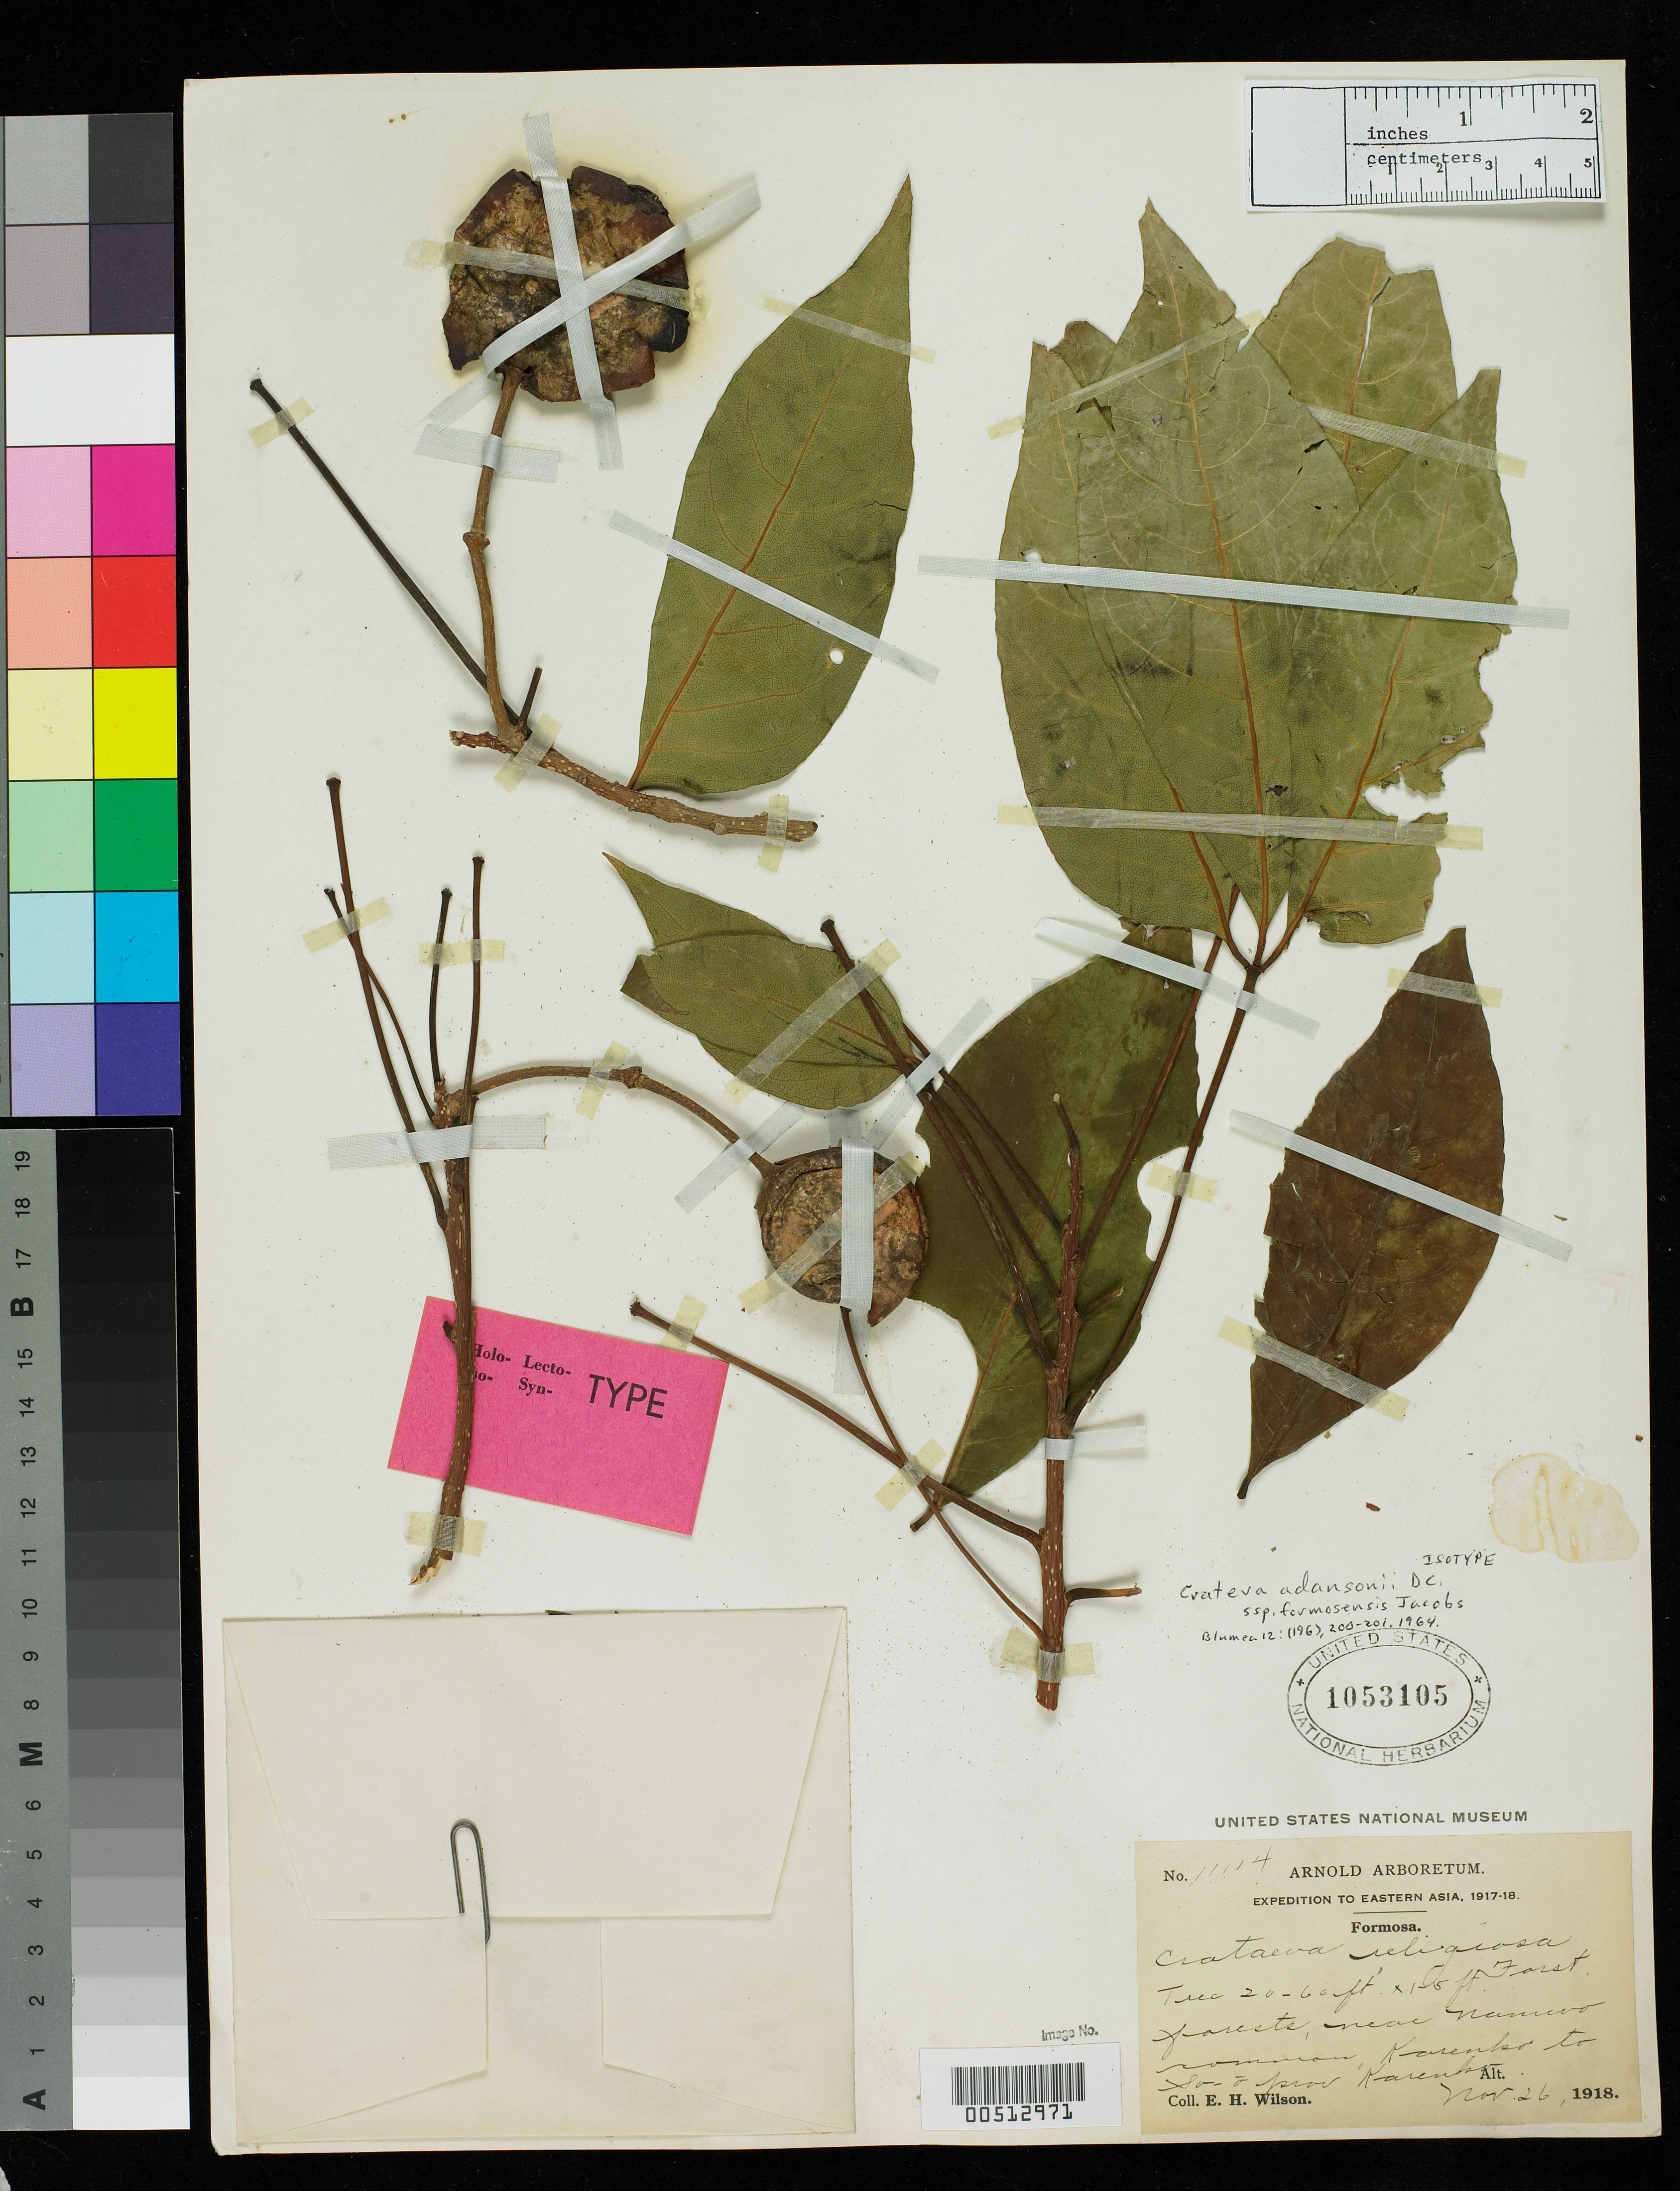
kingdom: Plantae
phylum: Tracheophyta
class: Magnoliopsida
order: Brassicales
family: Capparaceae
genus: Crateva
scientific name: Crateva adansonii subsp. formosensis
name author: Jacobs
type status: Isotype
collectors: E. H. Wilson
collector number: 11114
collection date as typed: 26 Nov 1918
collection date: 1918-11-26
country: Taiwan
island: Taiwan [Formosa]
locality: Near Nanwo, Karenko to So-o Prov. Karenko.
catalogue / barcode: US 1053105